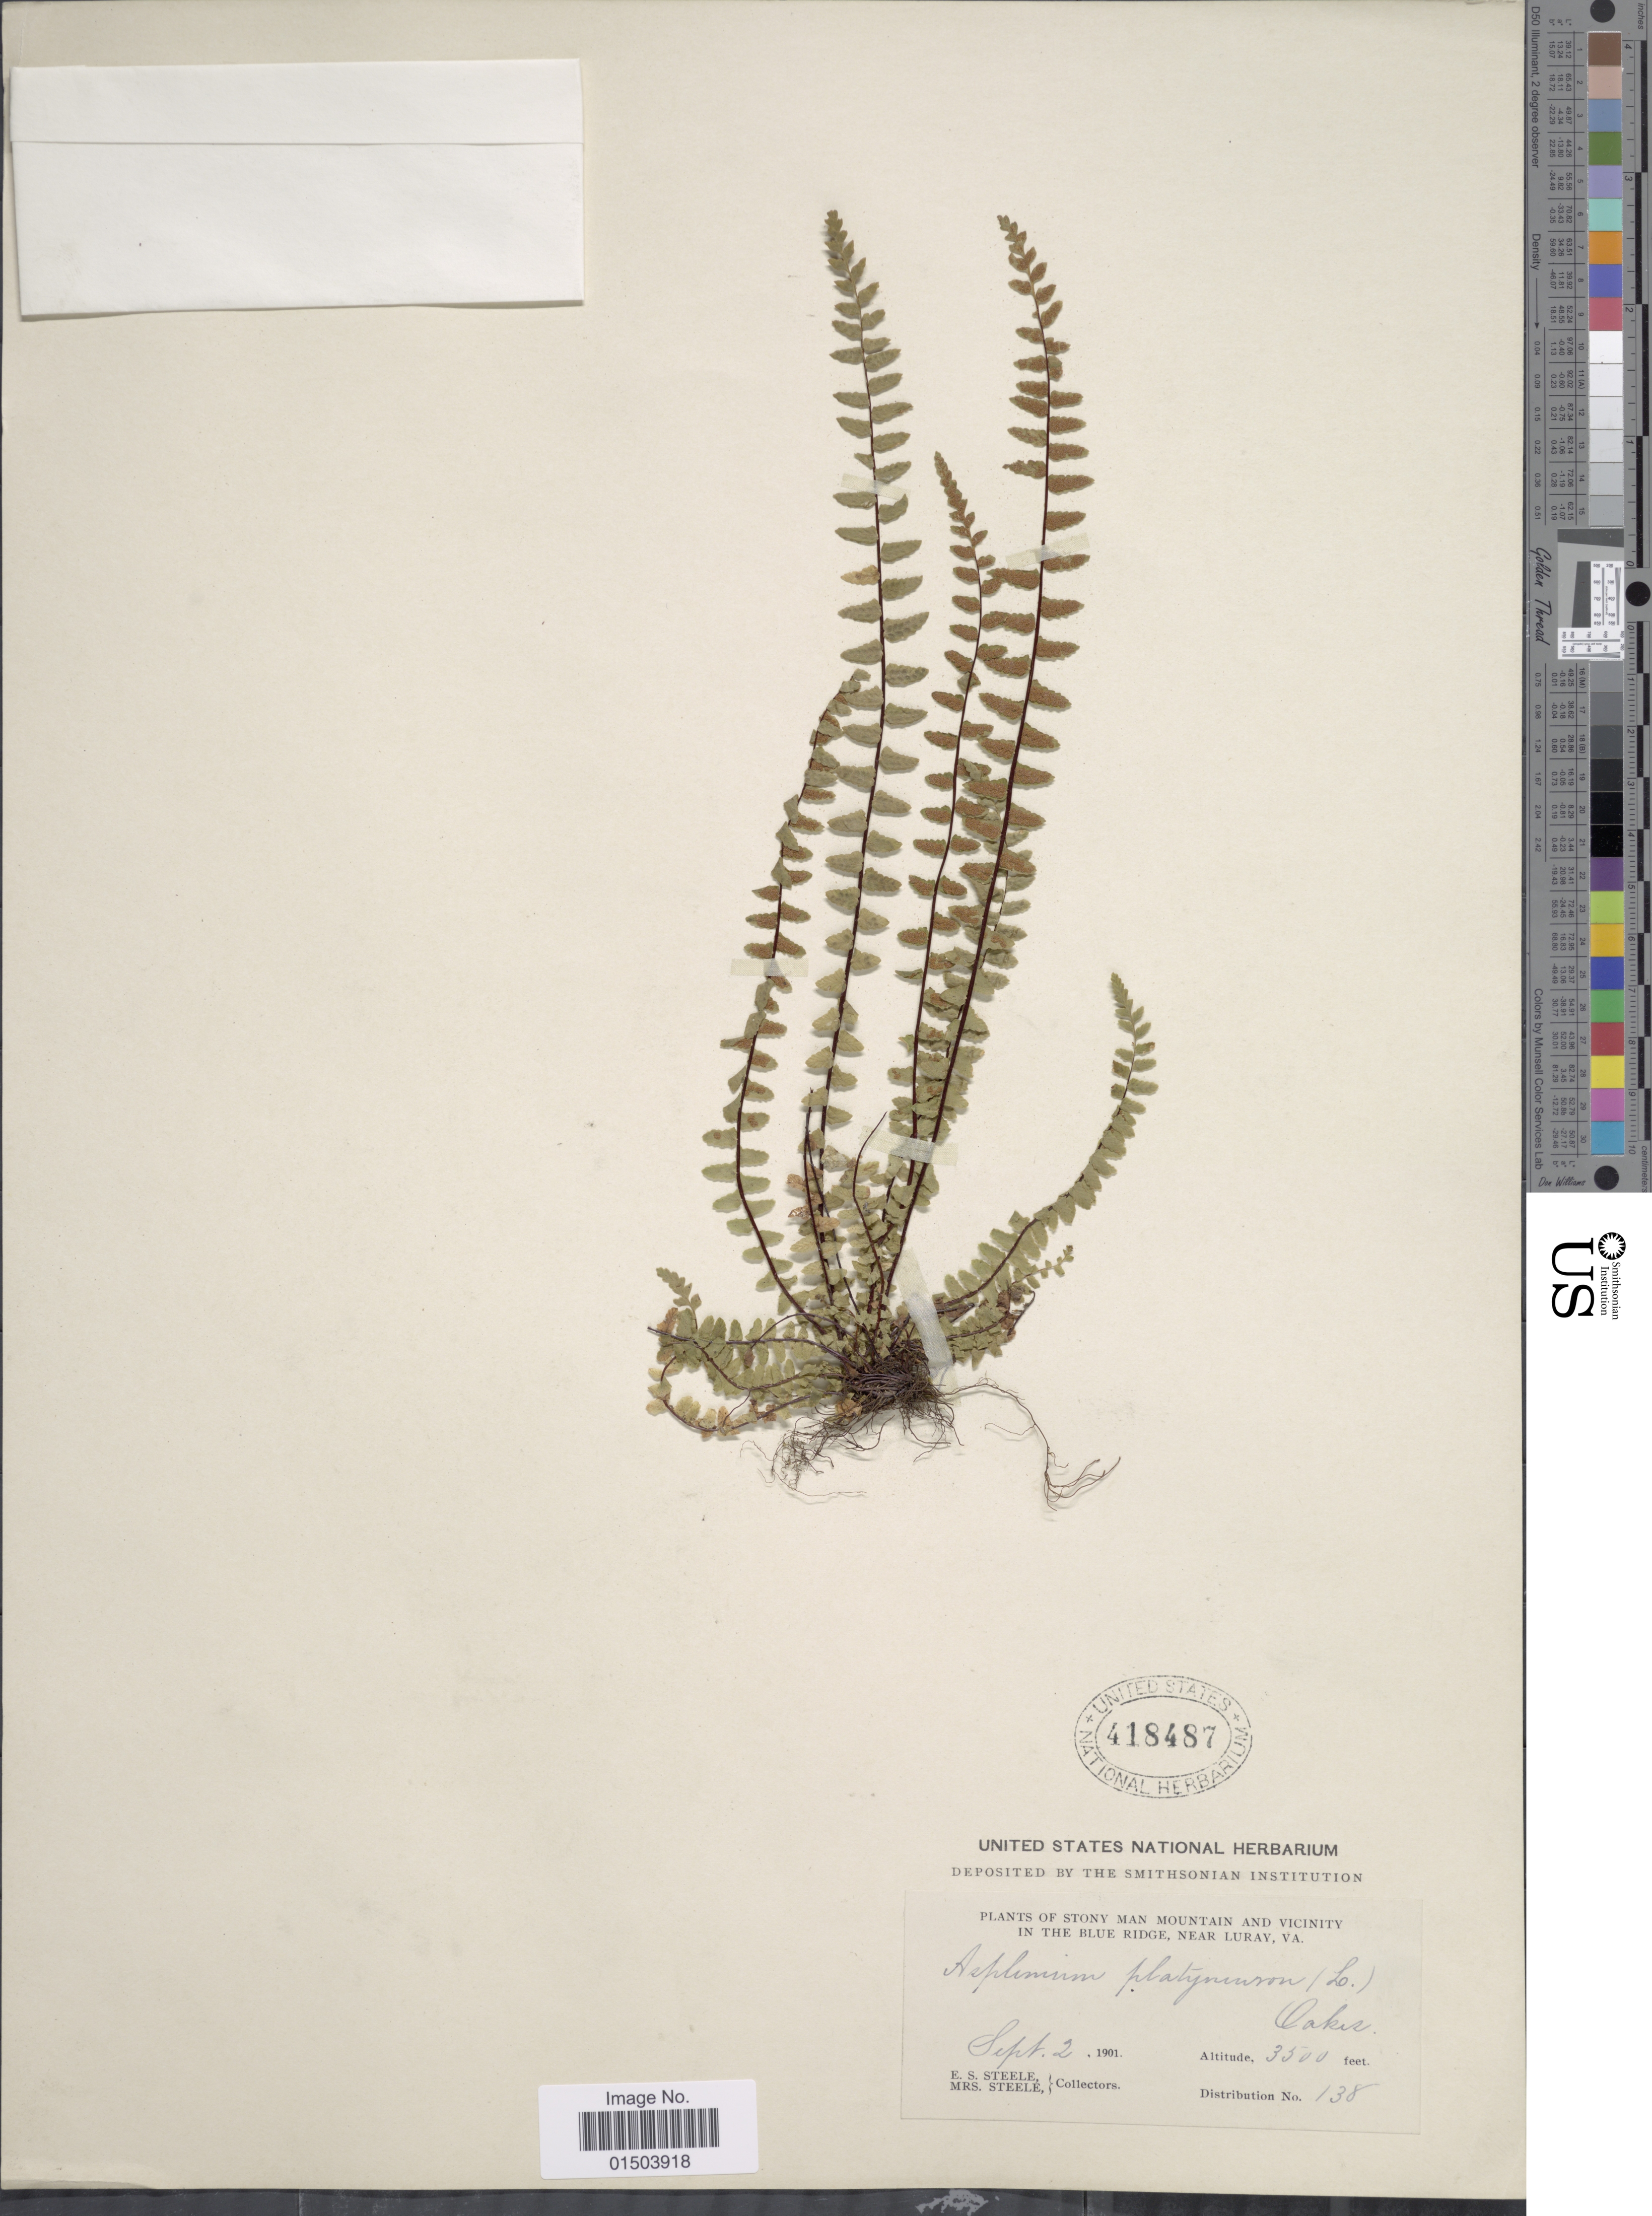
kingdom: Plantae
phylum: Tracheophyta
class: Polypodiopsida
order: Polypodiales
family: Aspleniaceae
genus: Asplenium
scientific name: Asplenium platyneuron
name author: (L.) Britton, Stearns & Poggenb.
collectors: E. Steele & Mrs. E. S. Steele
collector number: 138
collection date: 1901-09-02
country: United States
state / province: Virginia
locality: Stony Man Mountain and Vicinity in the Blue Ridge, near Luray.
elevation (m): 1067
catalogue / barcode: US 418487